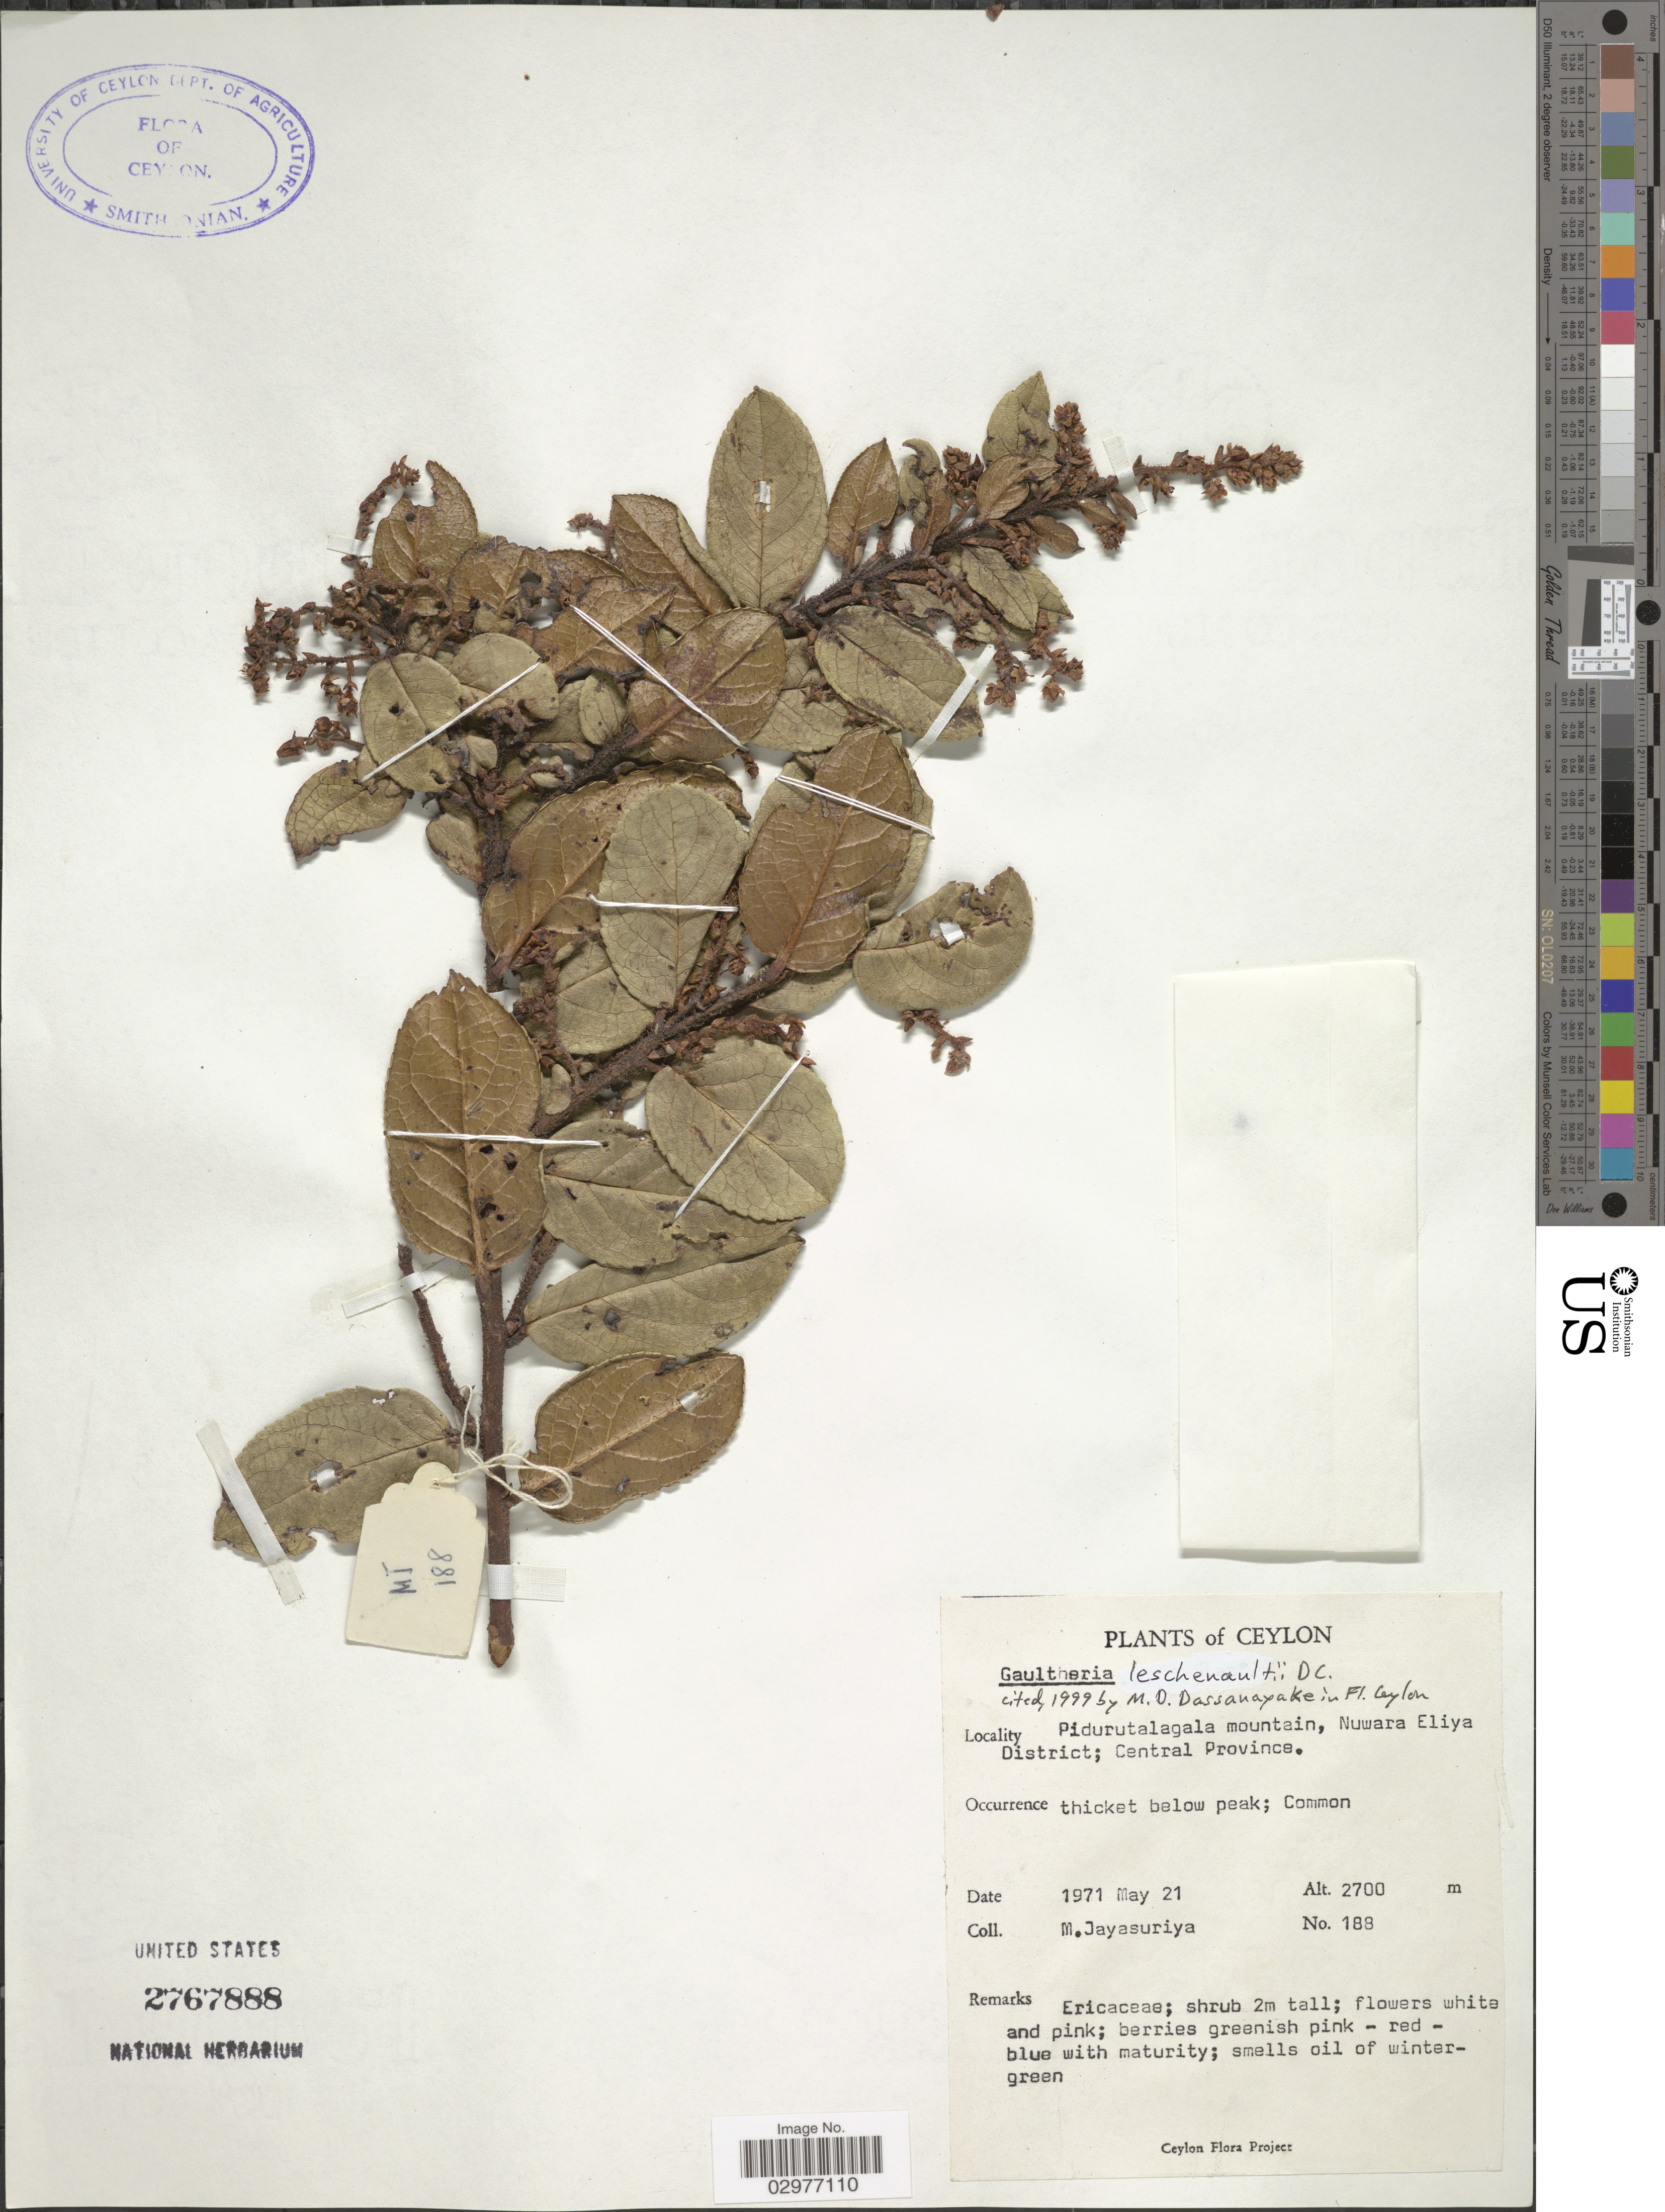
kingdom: Plantae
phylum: Tracheophyta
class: Magnoliopsida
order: Ericales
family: Ericaceae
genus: Gaultheria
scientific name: Gaultheria leschenaultii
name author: DC.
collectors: M. Jayasuriya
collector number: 188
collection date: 1971-05-21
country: Sri Lanka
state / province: Central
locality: Ceylon. Pidurutalagala mountain, Nuwara Eliya District.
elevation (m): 2700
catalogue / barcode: US 2767888